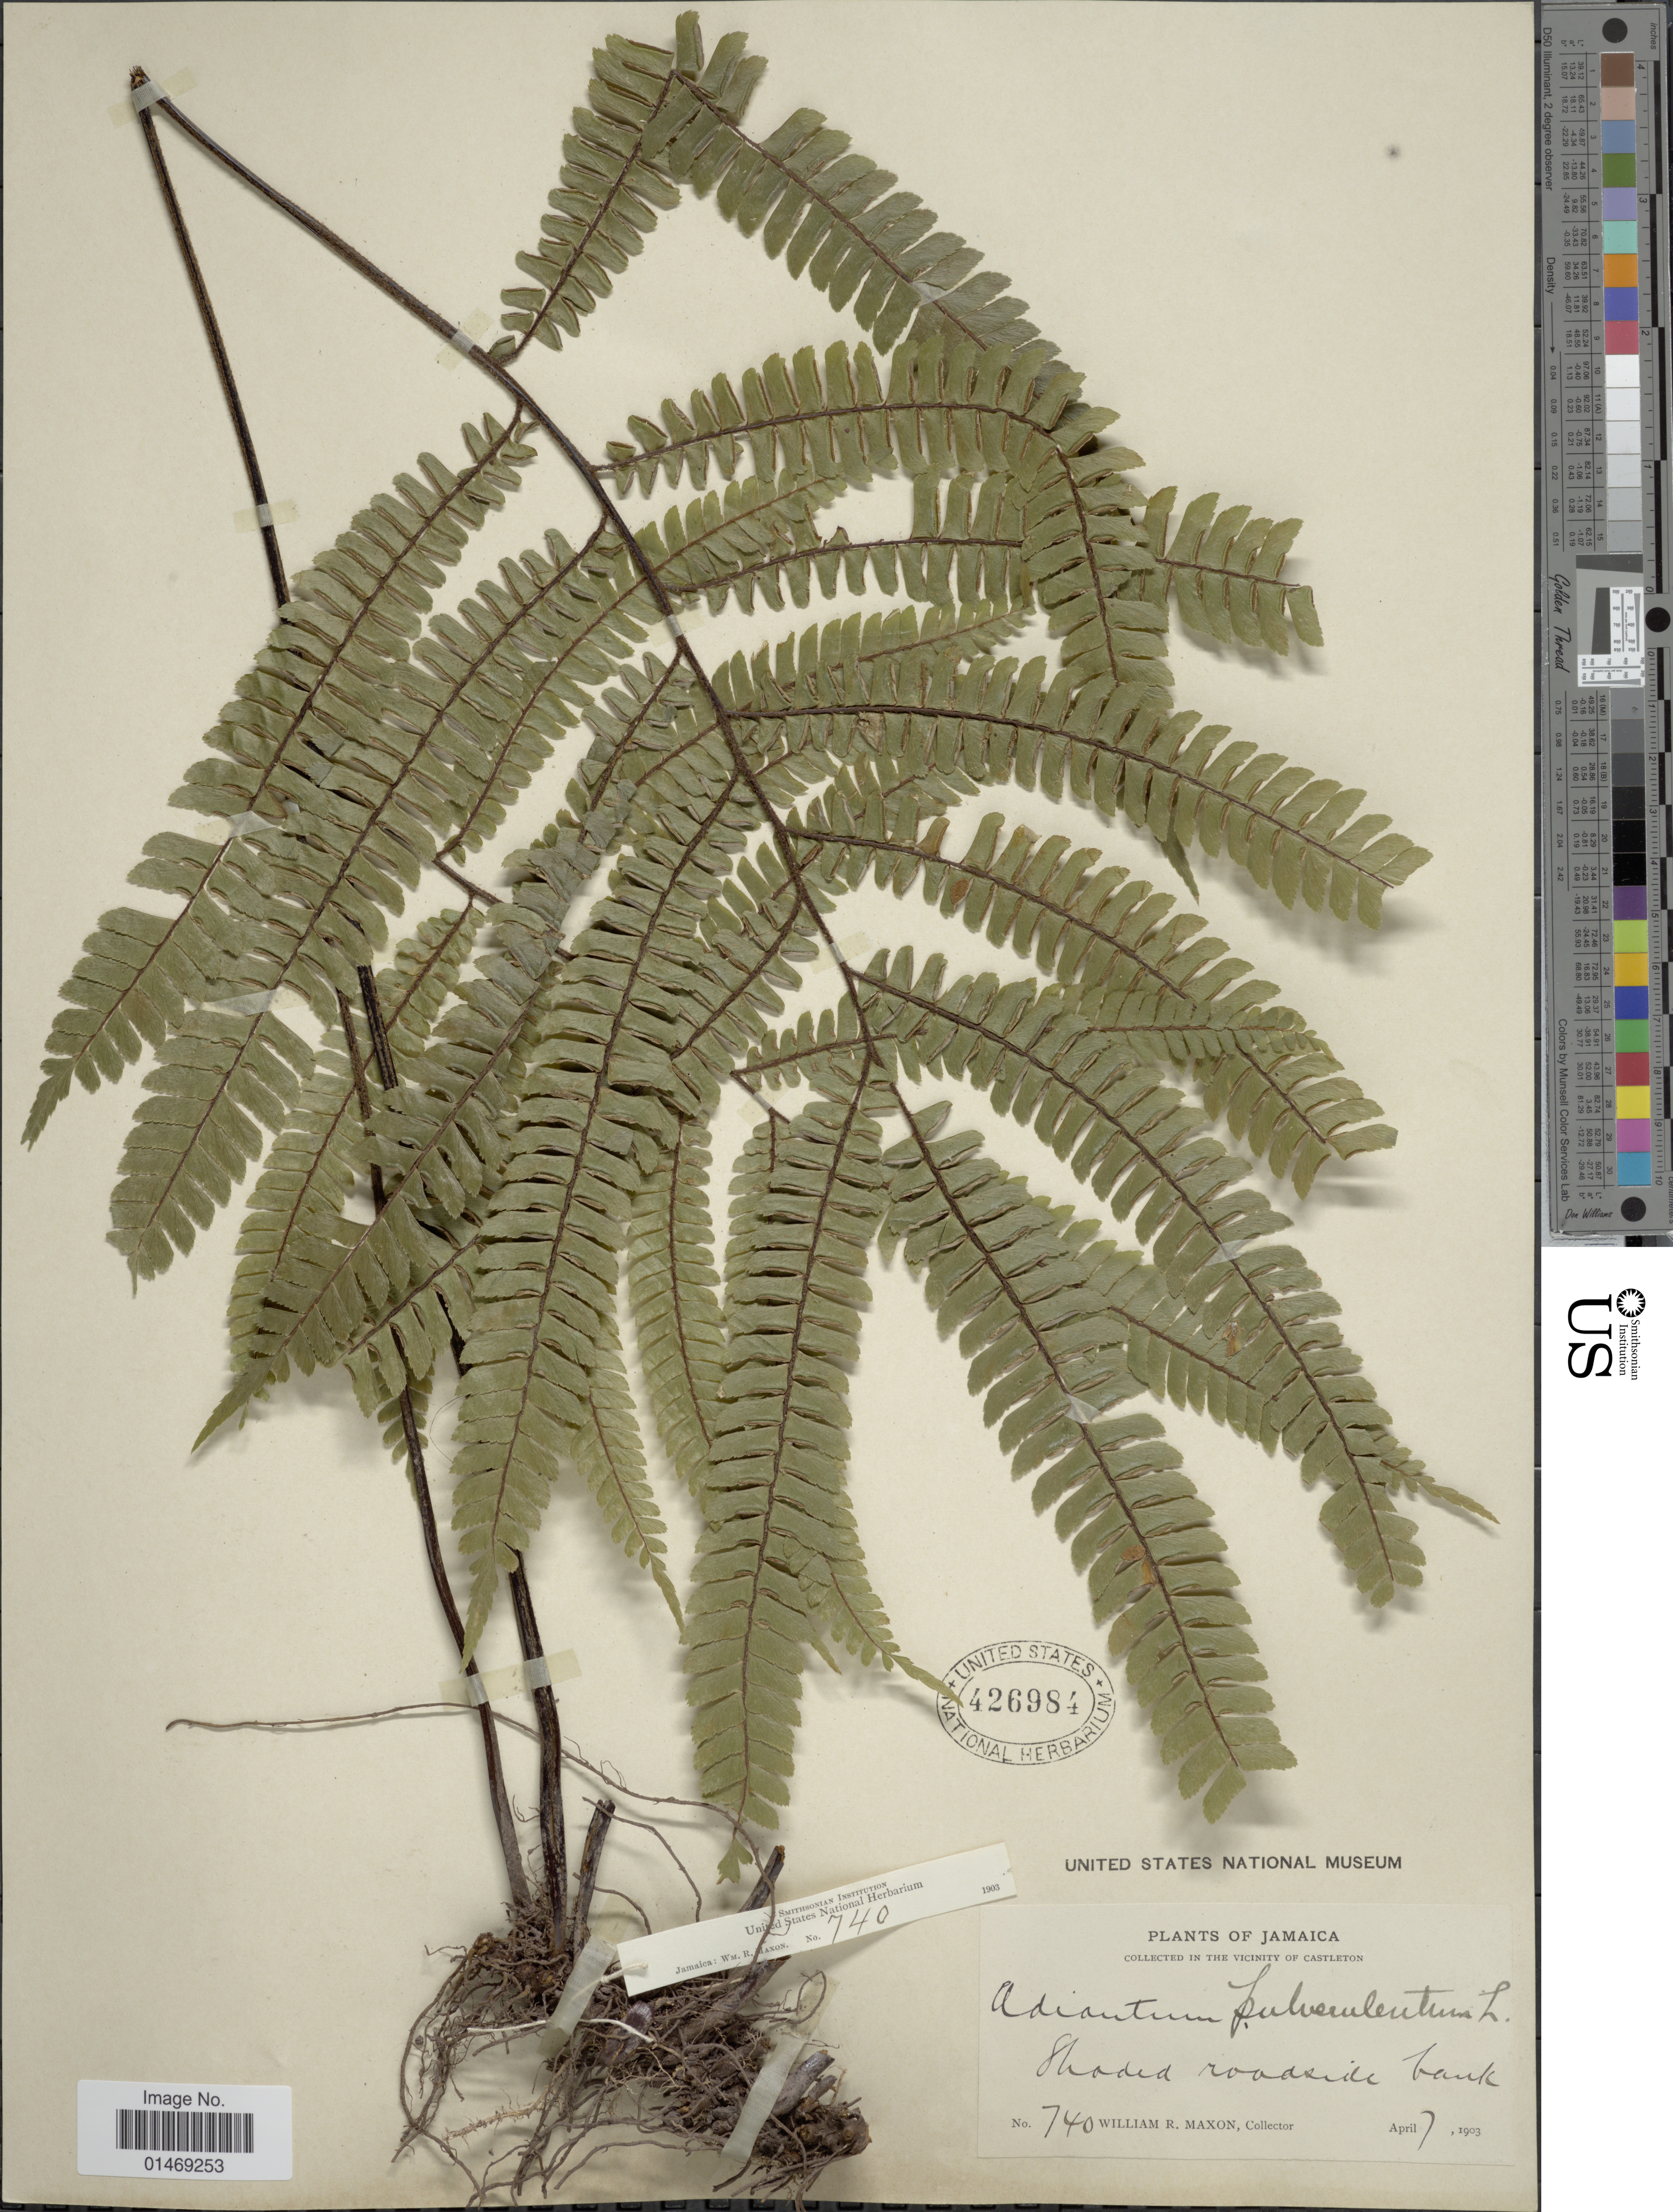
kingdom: Plantae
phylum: Tracheophyta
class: Polypodiopsida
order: Polypodiales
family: Pteridaceae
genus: Adiantum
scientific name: Adiantum pulverulentum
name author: L.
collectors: W. R. Maxon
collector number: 740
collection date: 1903-04-07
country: Jamaica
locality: In the vicinity of Castleton, Shaded roadside bank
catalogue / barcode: US 426984